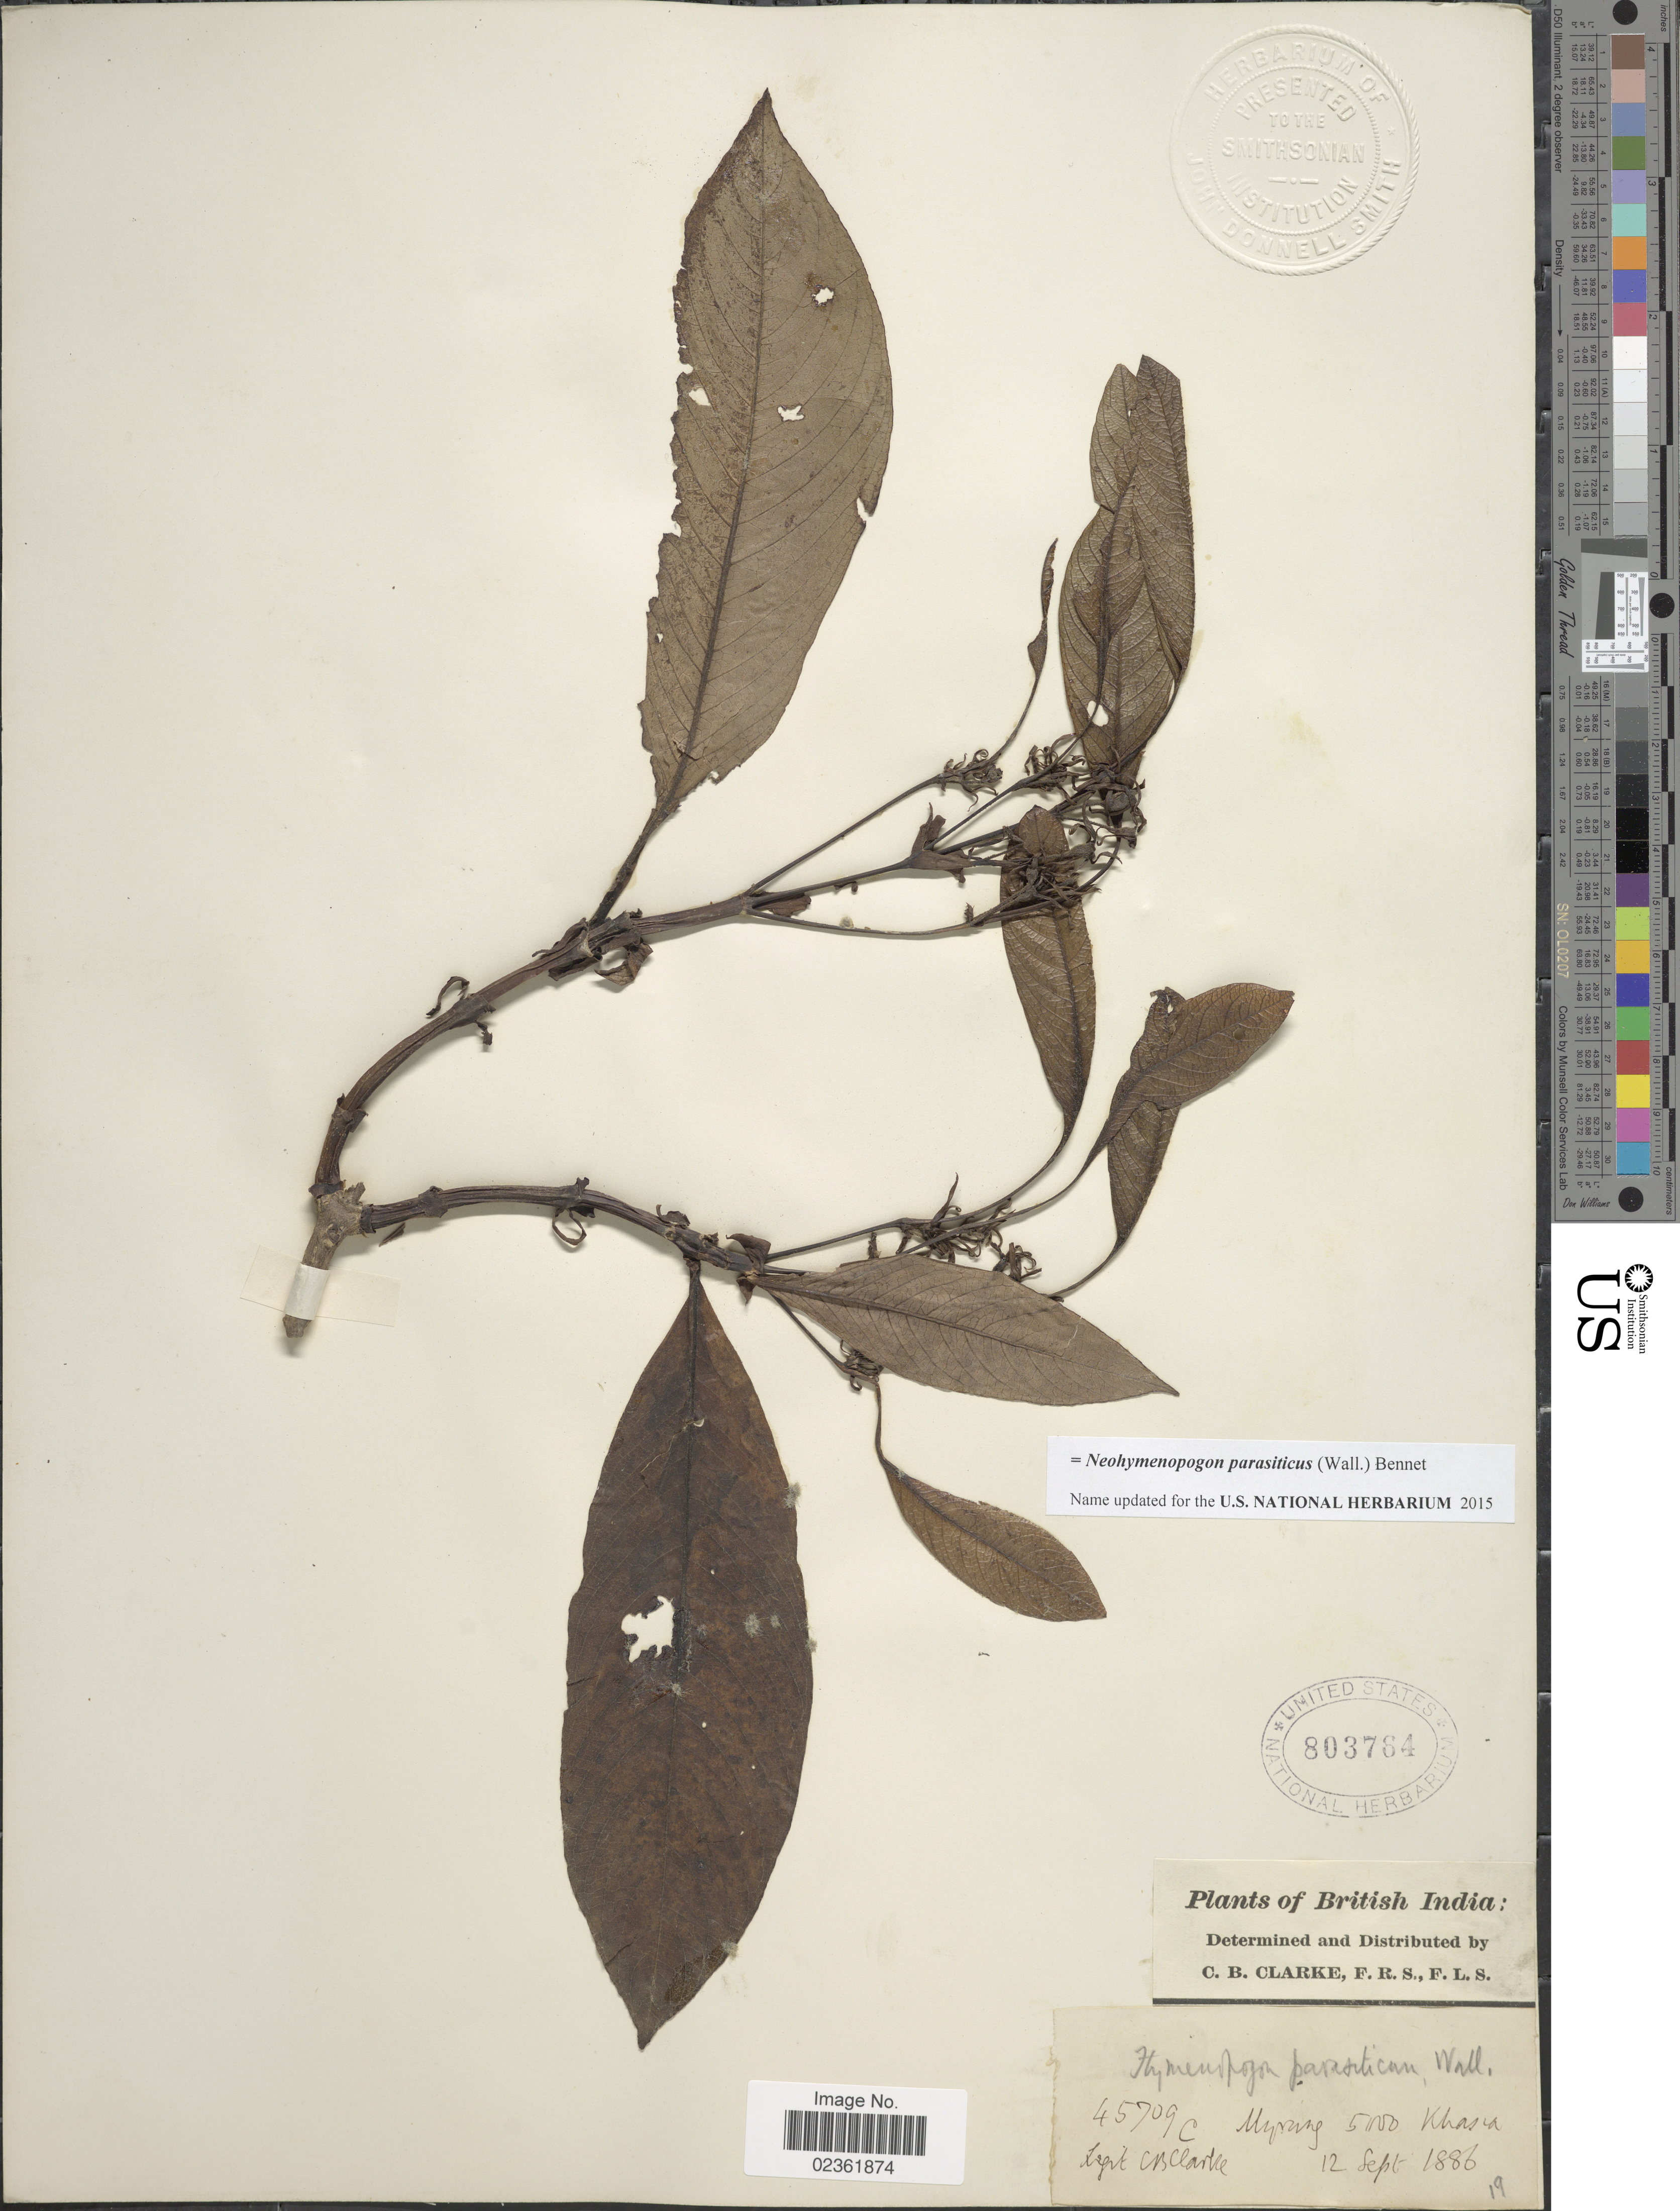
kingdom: Plantae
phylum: Tracheophyta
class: Magnoliopsida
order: Gentianales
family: Rubiaceae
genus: Neohymenopogon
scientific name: Neohymenopogon parasiticus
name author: (Wall.) Bennet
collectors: C. B. Clarke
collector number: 45709C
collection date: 1886-09-12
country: India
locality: British India, Myrung, Khasia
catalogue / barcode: US 803764